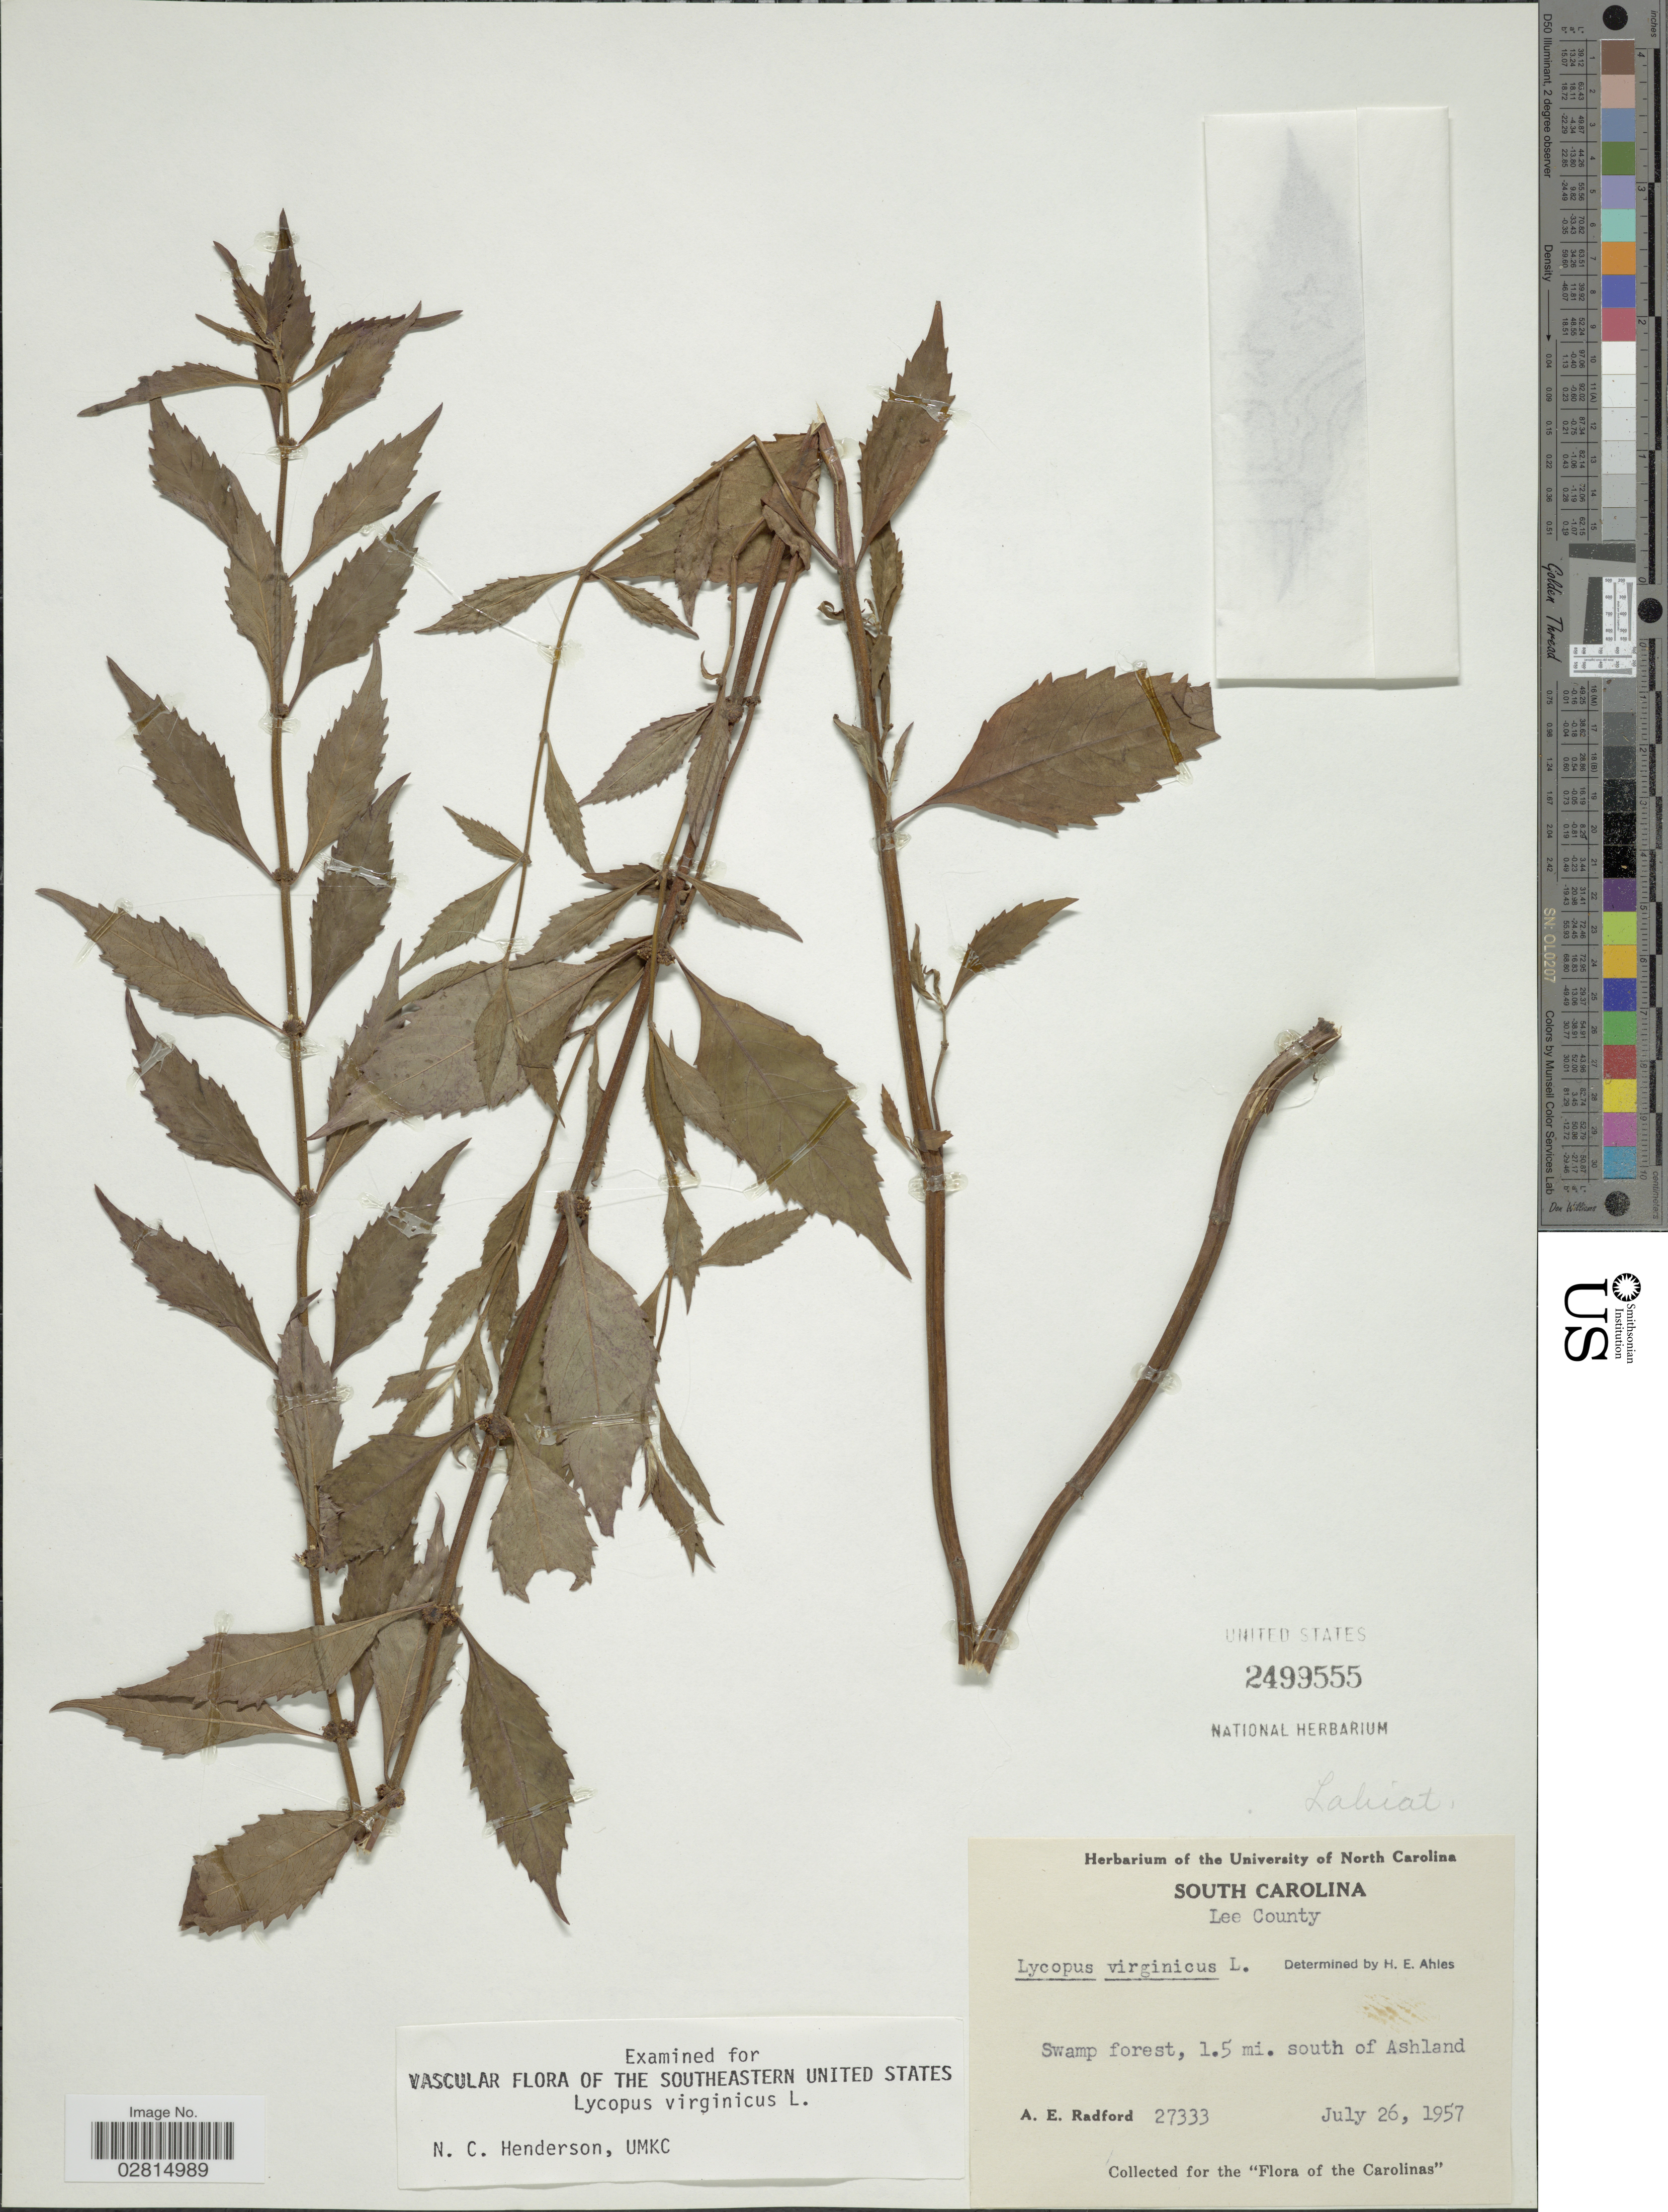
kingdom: Plantae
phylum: Tracheophyta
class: Magnoliopsida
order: Lamiales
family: Lamiaceae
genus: Lycopus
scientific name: Lycopus virginicus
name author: L.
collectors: A. E. Radford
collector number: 27333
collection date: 1957-07-26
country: United States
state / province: South Carolina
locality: Lee County, 1.5 mi. south of Ashland, the Carolinas.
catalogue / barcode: US 2499555